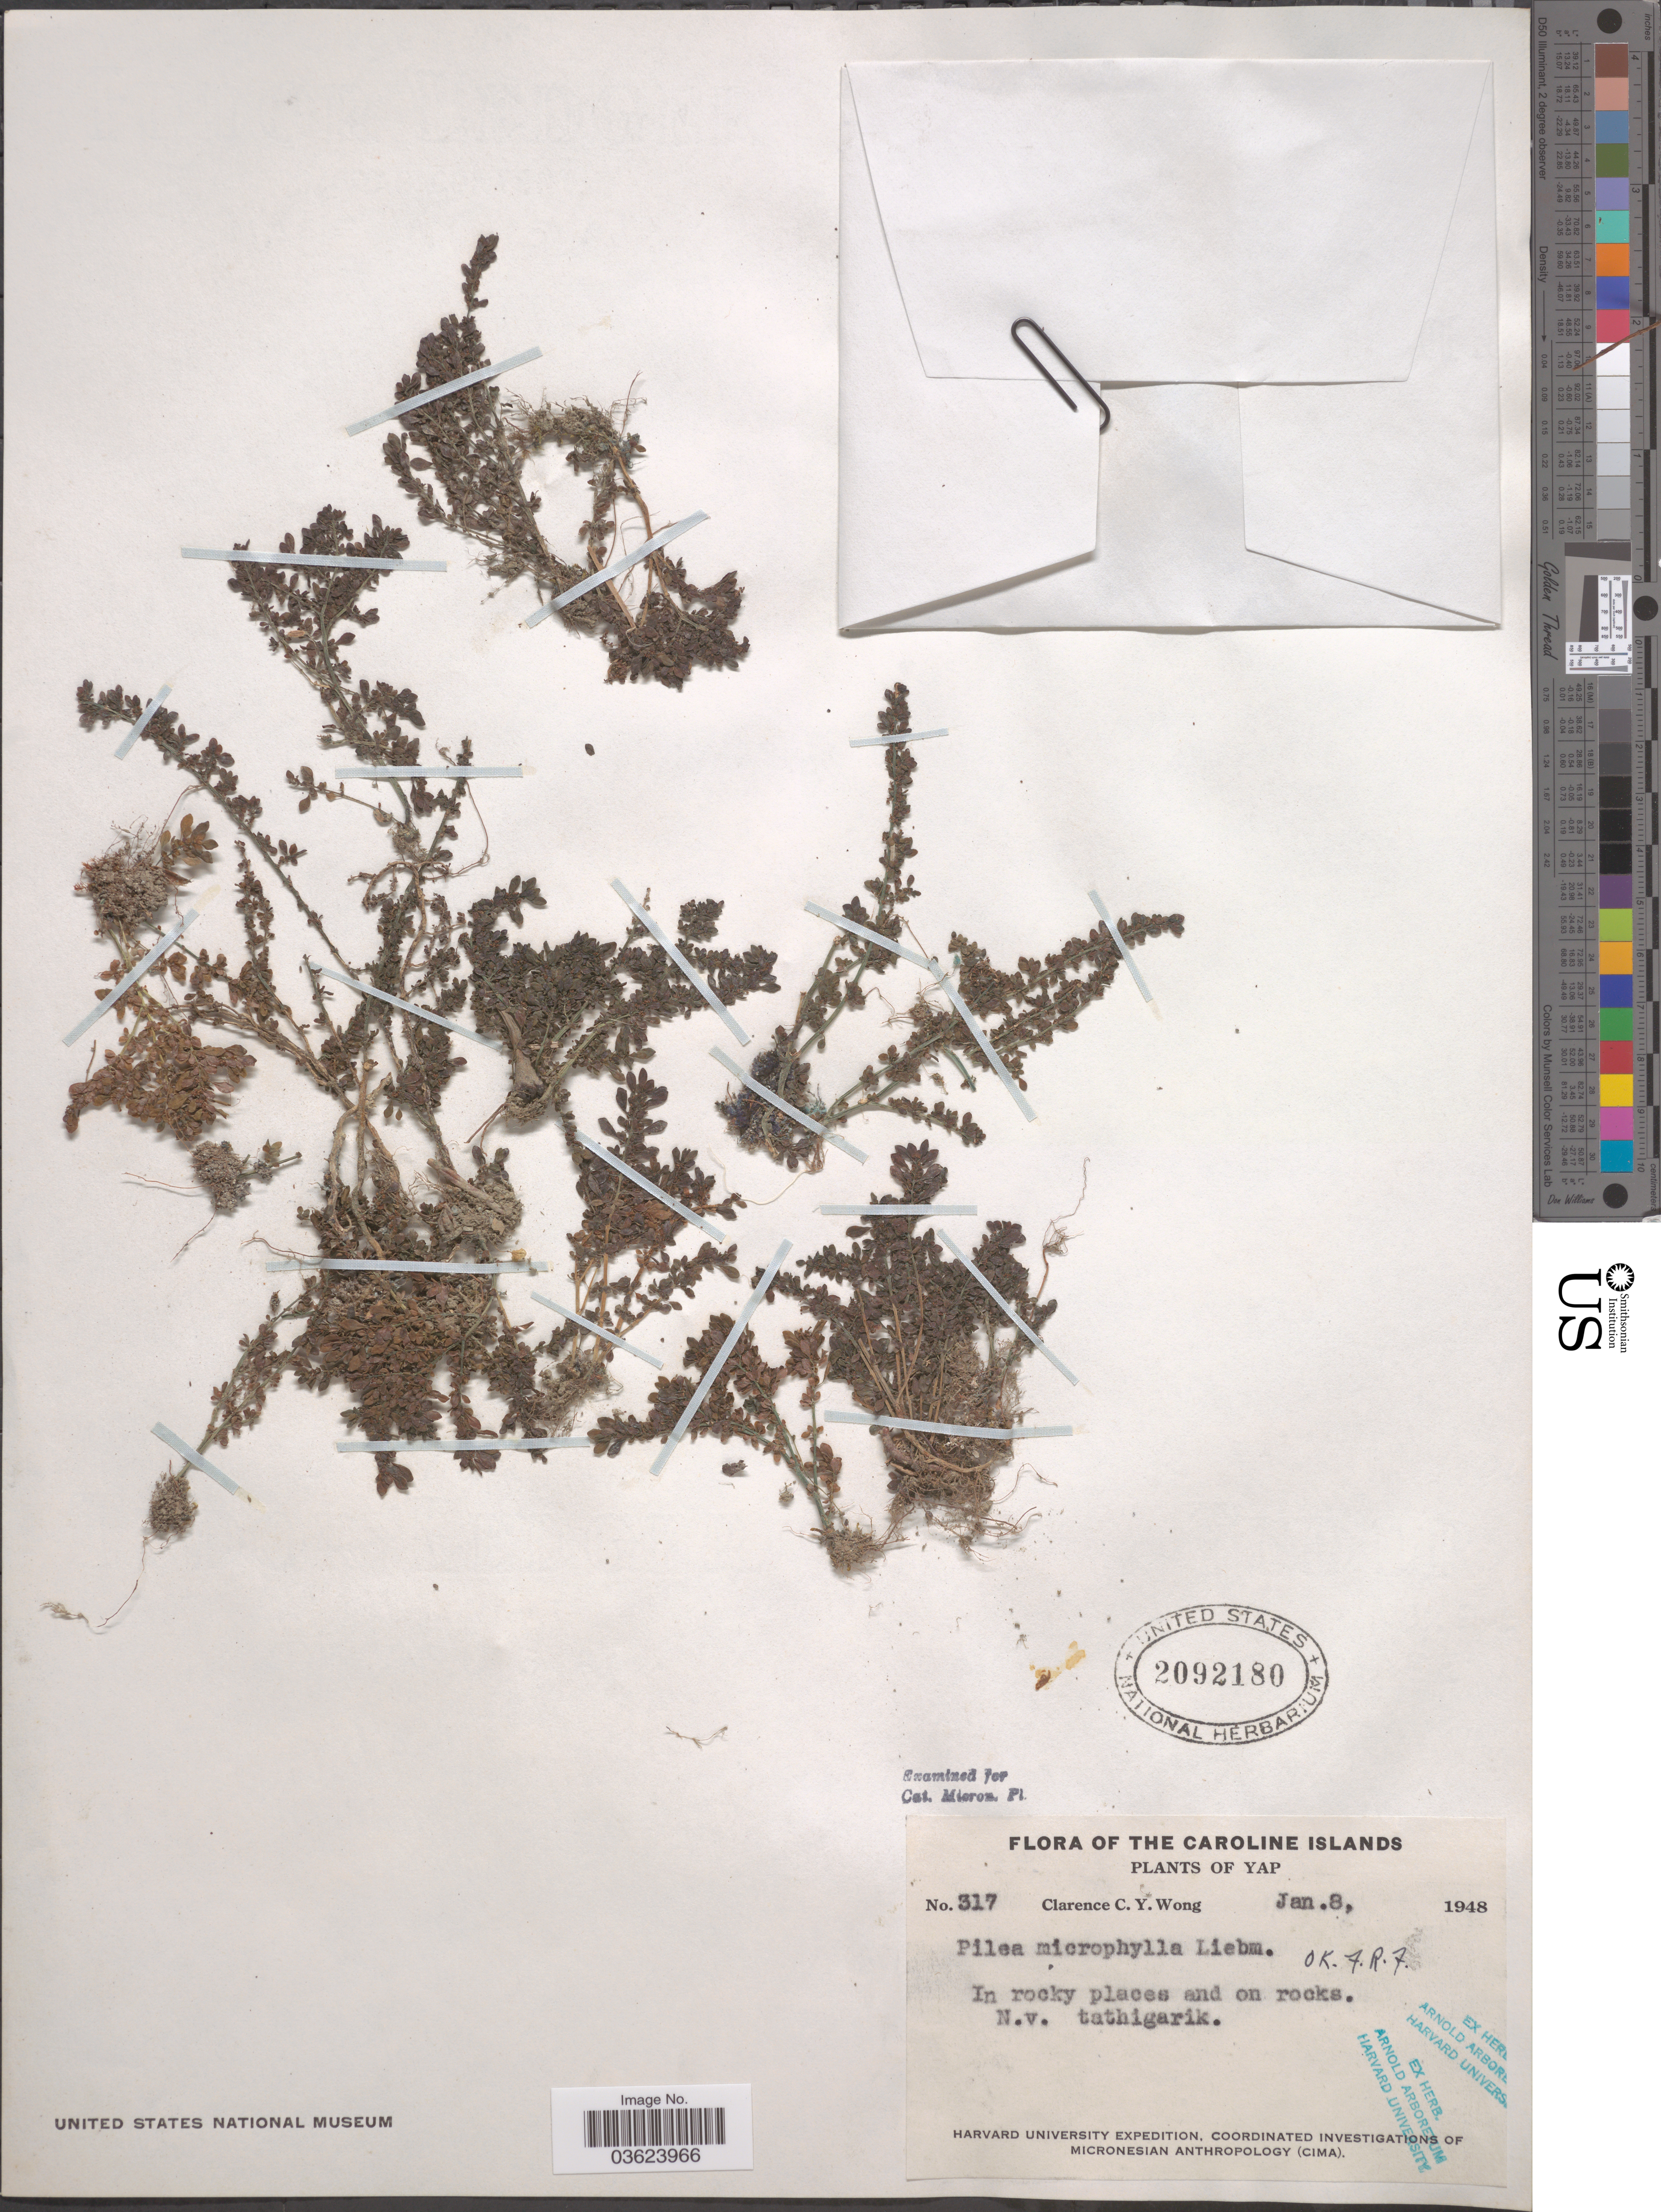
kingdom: Plantae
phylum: Tracheophyta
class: Magnoliopsida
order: Rosales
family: Urticaceae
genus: Pilea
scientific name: Pilea microphylla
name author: (L.) Liebm.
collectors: C. Y. C. Wong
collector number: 317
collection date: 1948-01-08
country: Micronesia, Federated States of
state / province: Yap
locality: The Caroline Islands.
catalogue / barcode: US 2092180